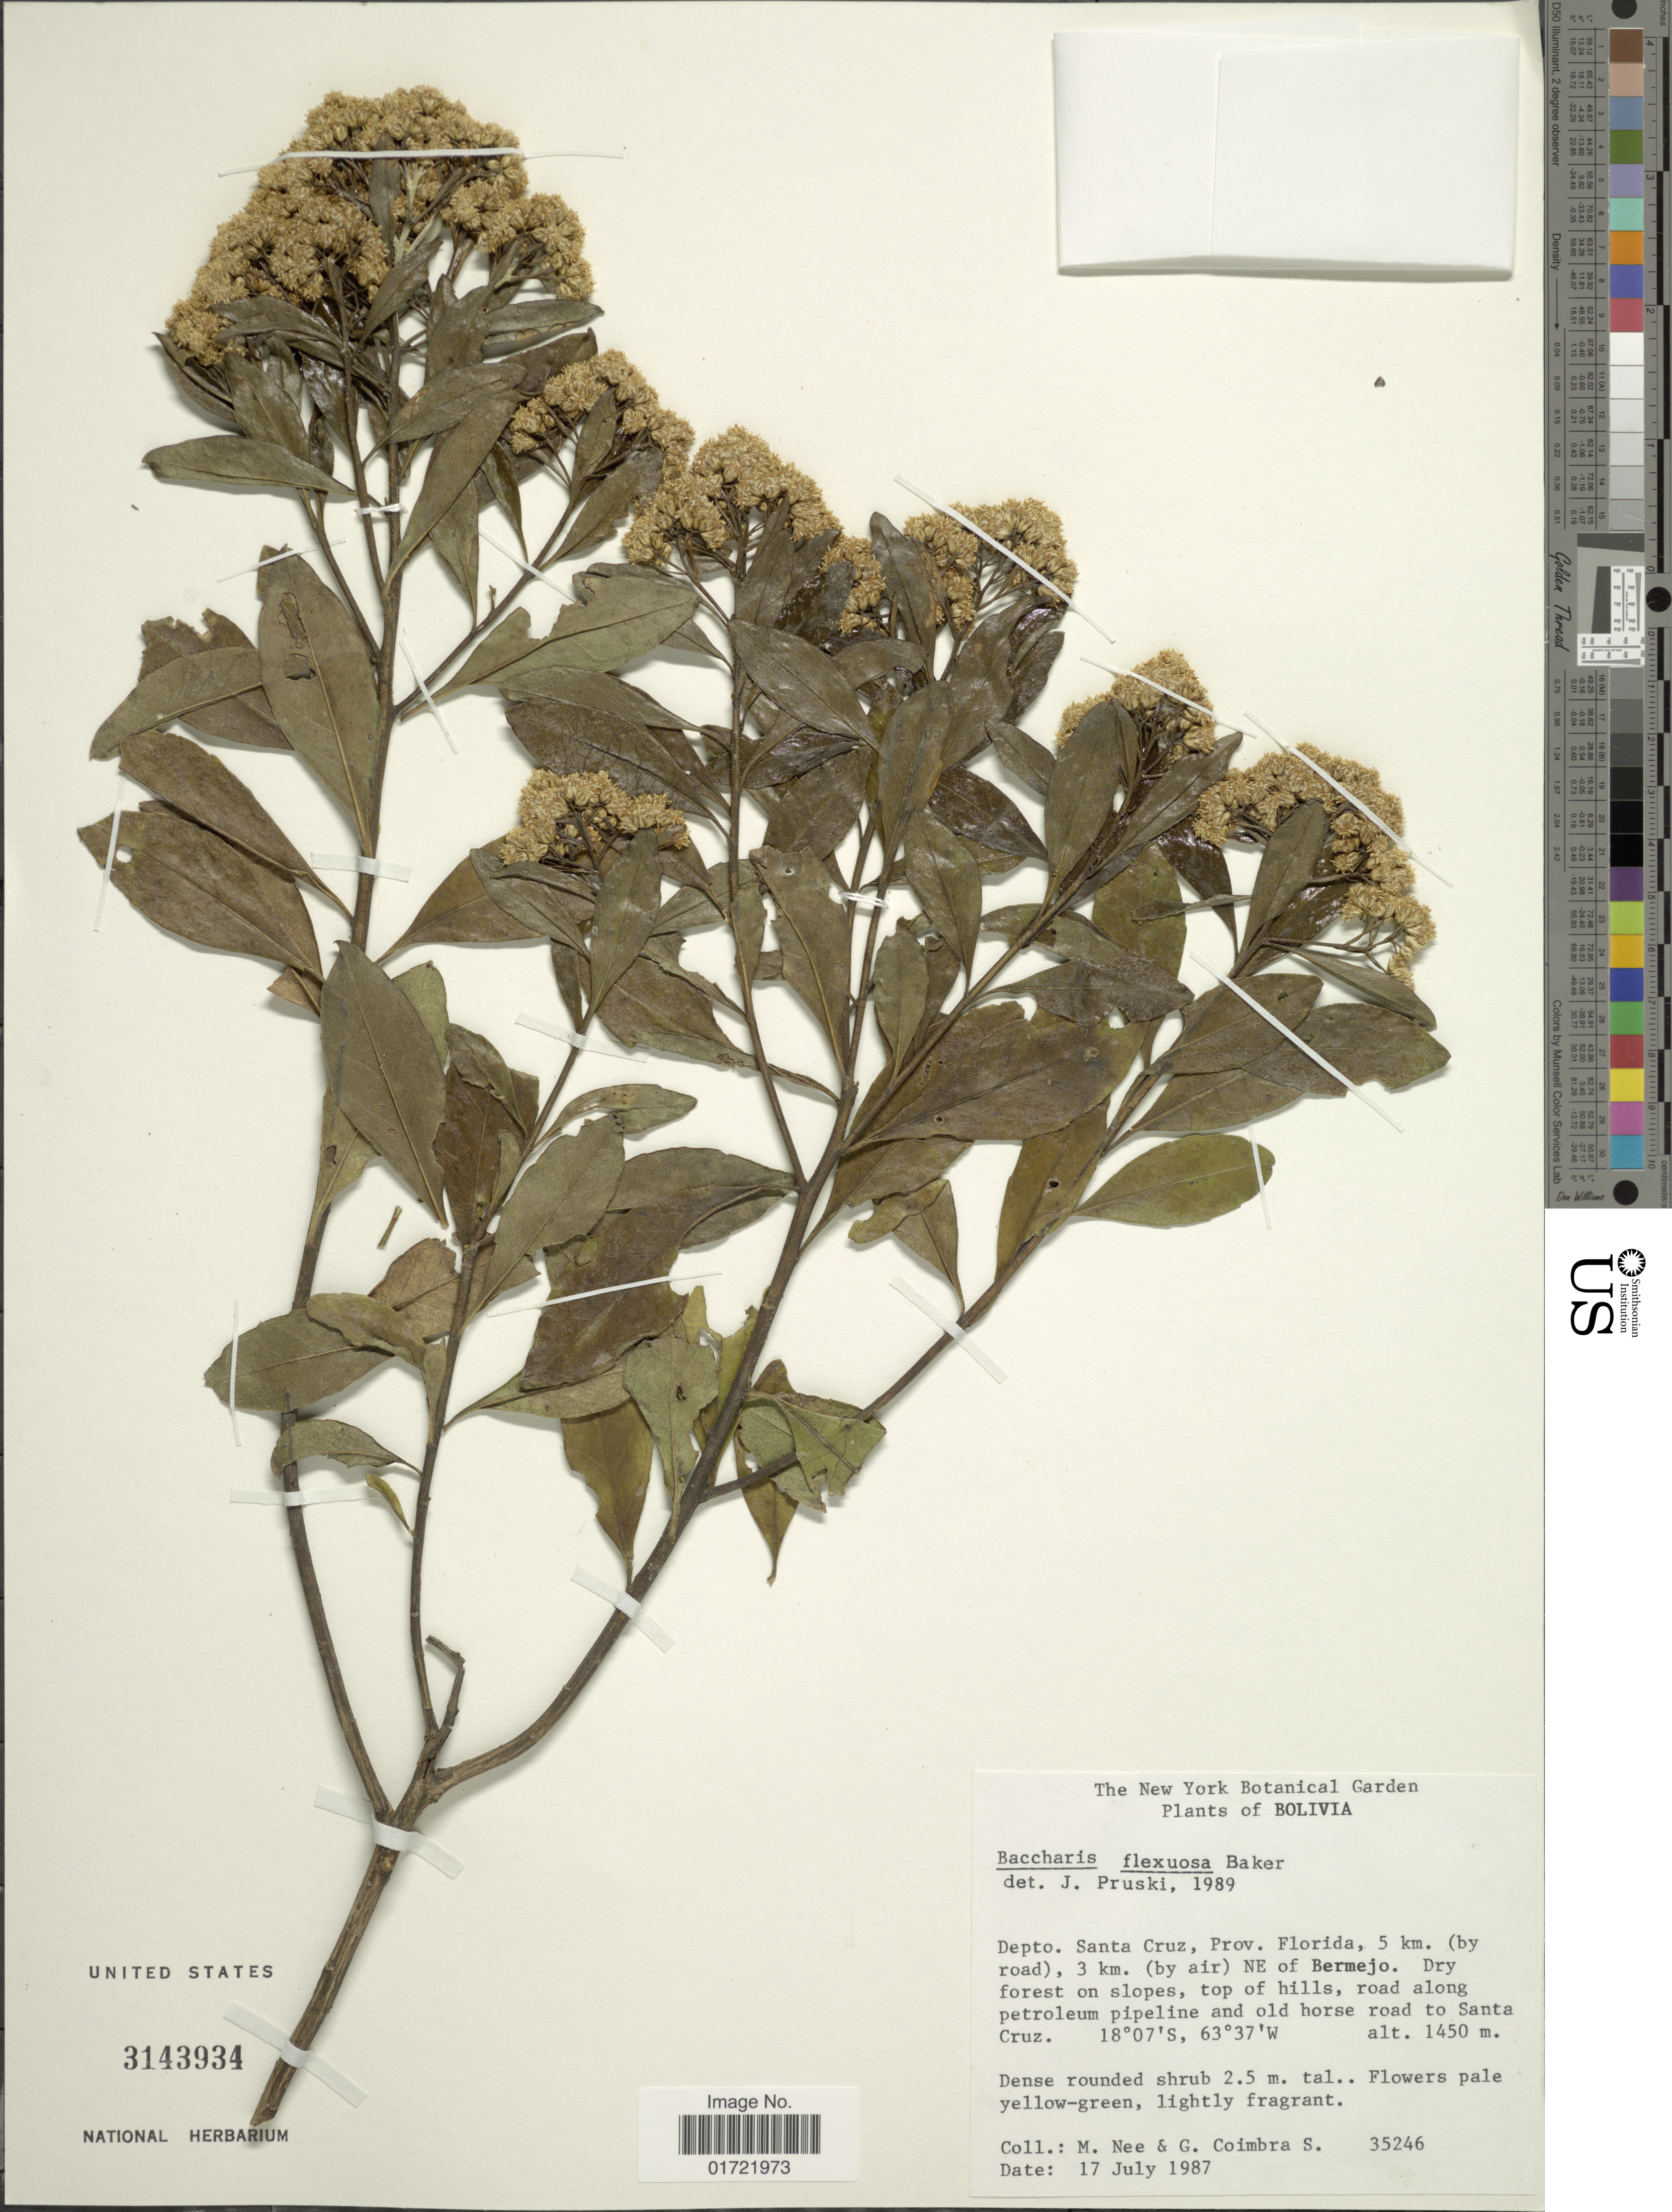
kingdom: Plantae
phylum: Tracheophyta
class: Magnoliopsida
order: Asterales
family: Asteraceae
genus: Baccharis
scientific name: Baccharis buchtienii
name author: H. Rob.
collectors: M. Nee & G. Coimbra S.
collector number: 35246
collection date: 1987-07-17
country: Bolivia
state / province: Santa Cruz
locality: Prov. Florida, 5 km (by road), 3 km 9by air) NE of Bermejo.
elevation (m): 1450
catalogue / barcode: US 3143934